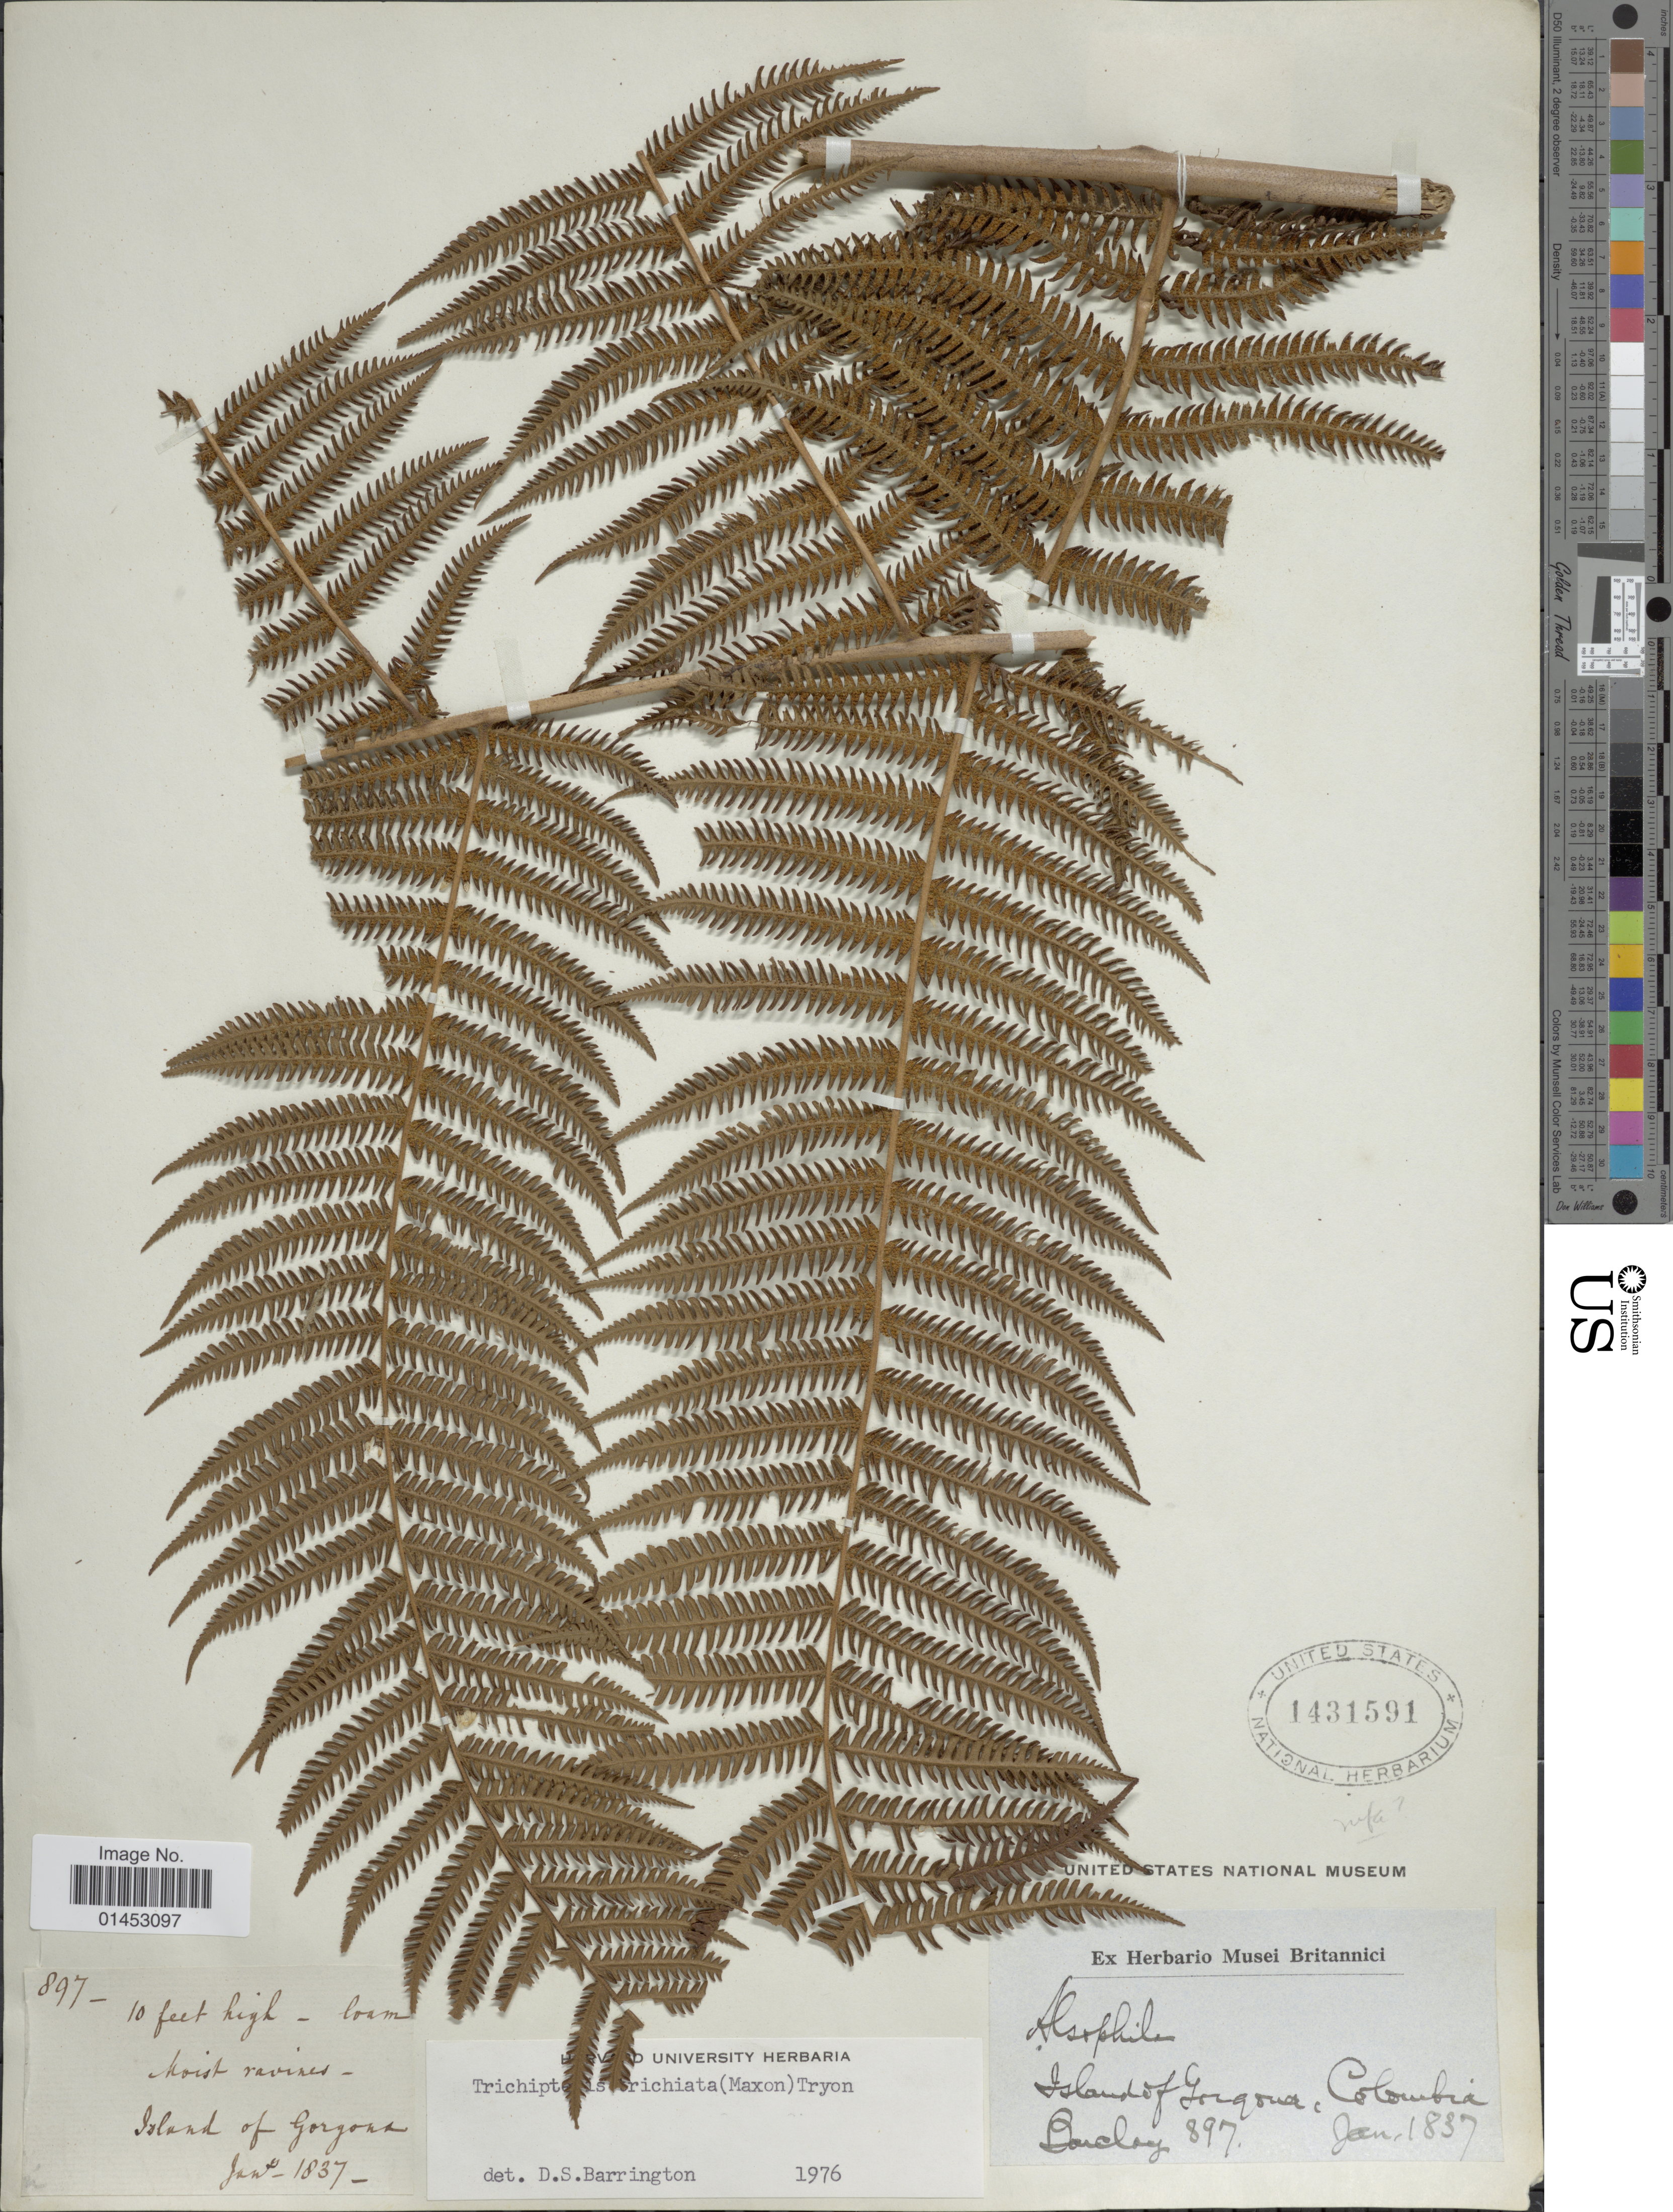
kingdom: Plantae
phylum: Tracheophyta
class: Polypodiopsida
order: Cyatheales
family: Cyatheaceae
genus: Cyathea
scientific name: Cyathea trichiata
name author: (Maxon) Domin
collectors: -- Barclay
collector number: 897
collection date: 1837-01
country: Colombia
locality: Island of Gorgona, Colombia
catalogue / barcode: US 1431591